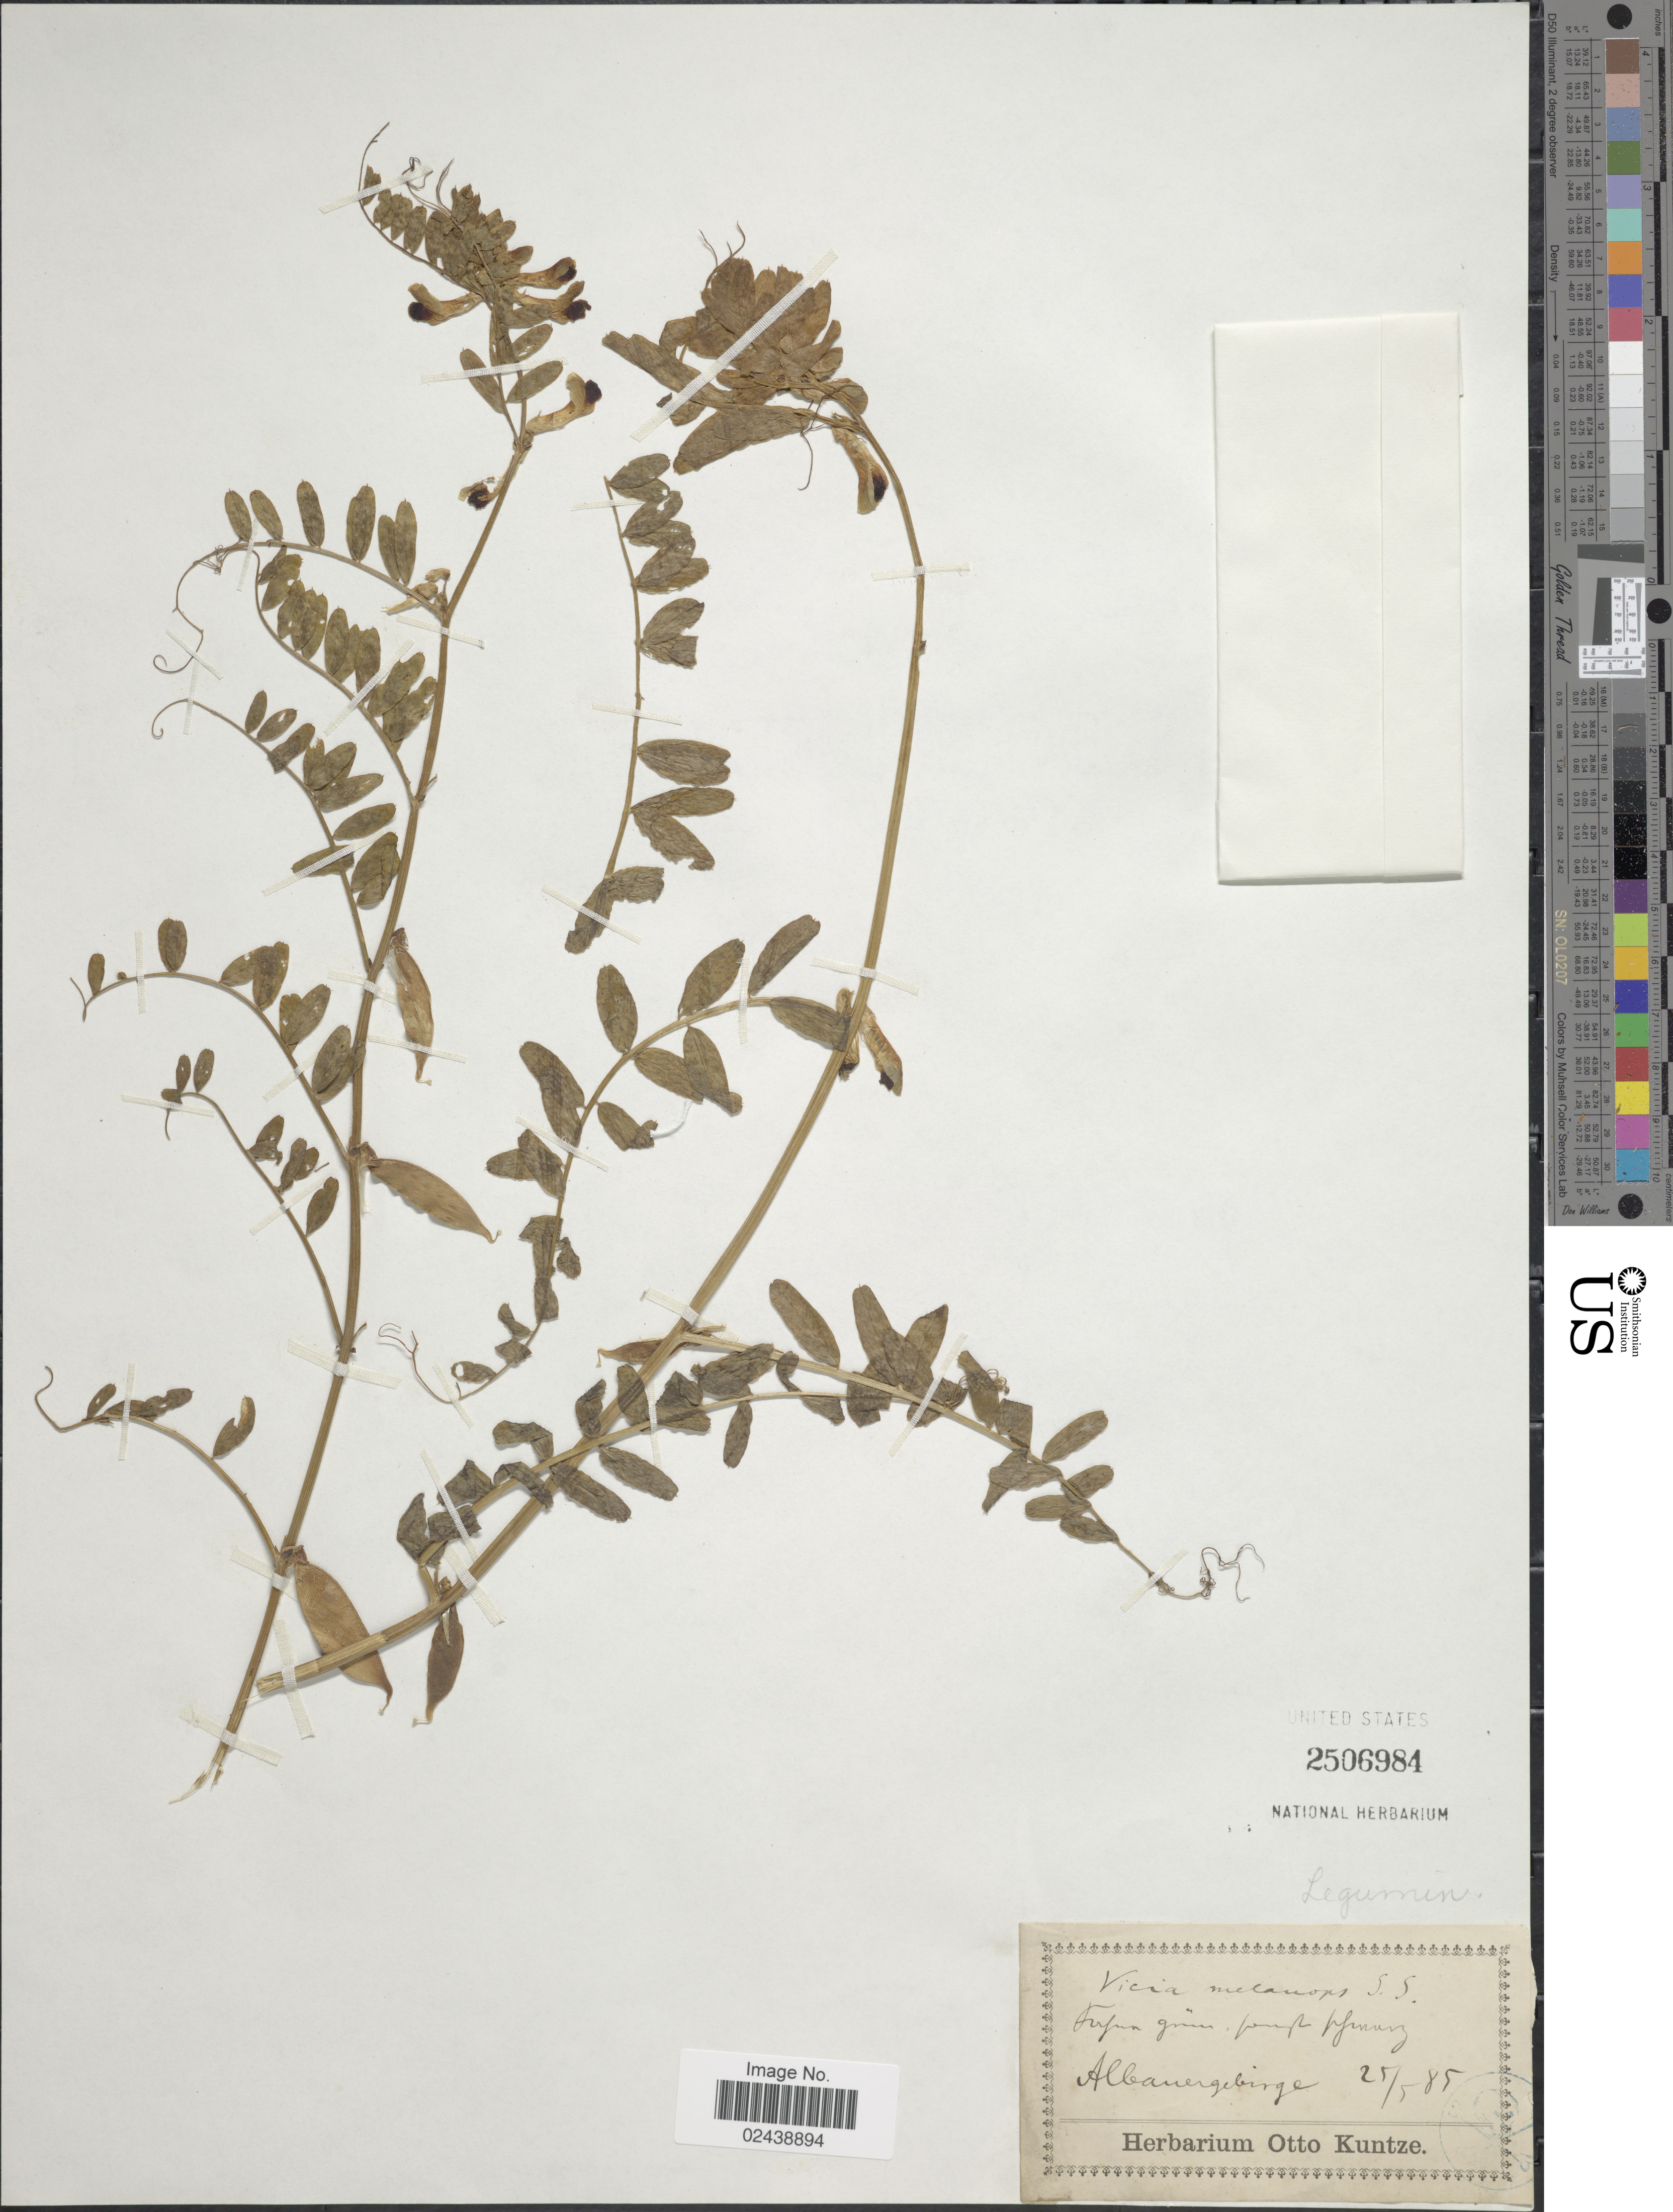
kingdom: Plantae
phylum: Tracheophyta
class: Magnoliopsida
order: Fabales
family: Fabaceae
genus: Vicia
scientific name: Vicia melanops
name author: Sibth. & Sm.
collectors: ex herb. Otto Kuntze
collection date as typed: Transcribed d/m/y: 25/5/85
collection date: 1885-05-25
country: Italy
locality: Albanergebirge [interpreted]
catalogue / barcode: US 2506984